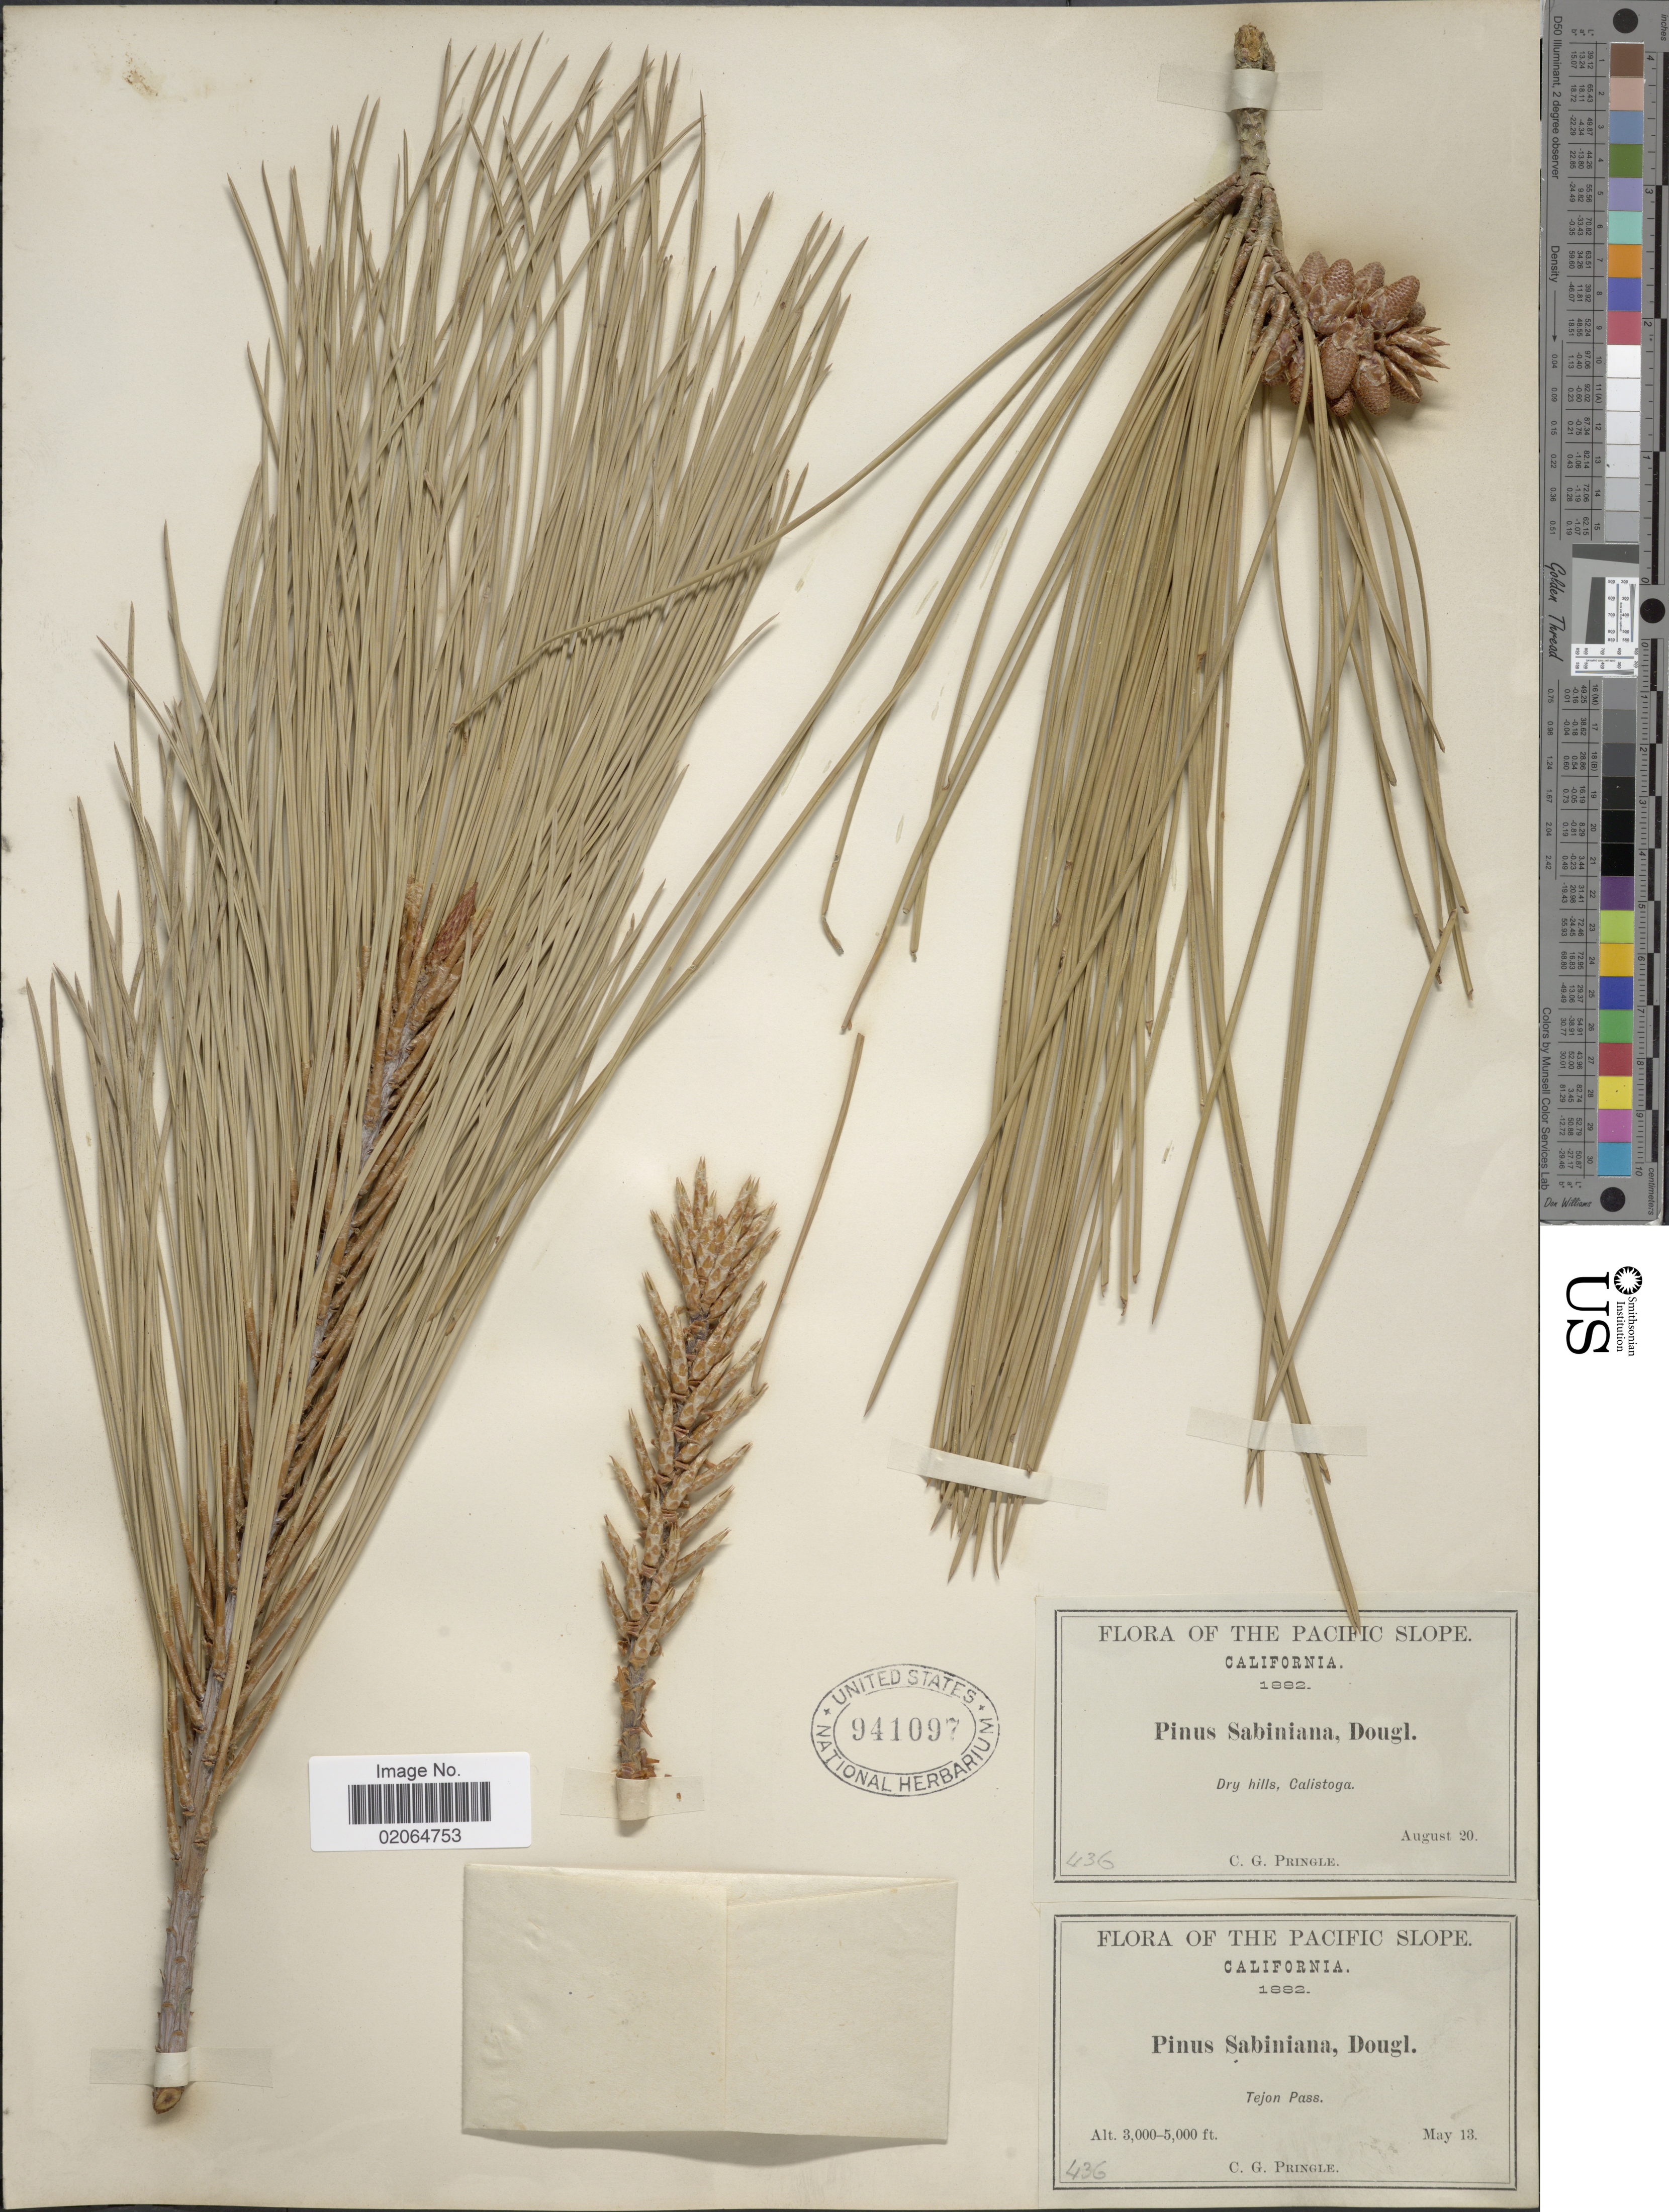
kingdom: Plantae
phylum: Tracheophyta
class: Pinopsida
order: Pinales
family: Pinaceae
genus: Pinus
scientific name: Pinus sabiniana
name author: Douglas ex D. Don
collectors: C. G. Pringle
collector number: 436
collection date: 1882-05-13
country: United States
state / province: California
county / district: Kern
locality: Tejon Pass, The Pacific Slope.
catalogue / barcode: US 941097-2